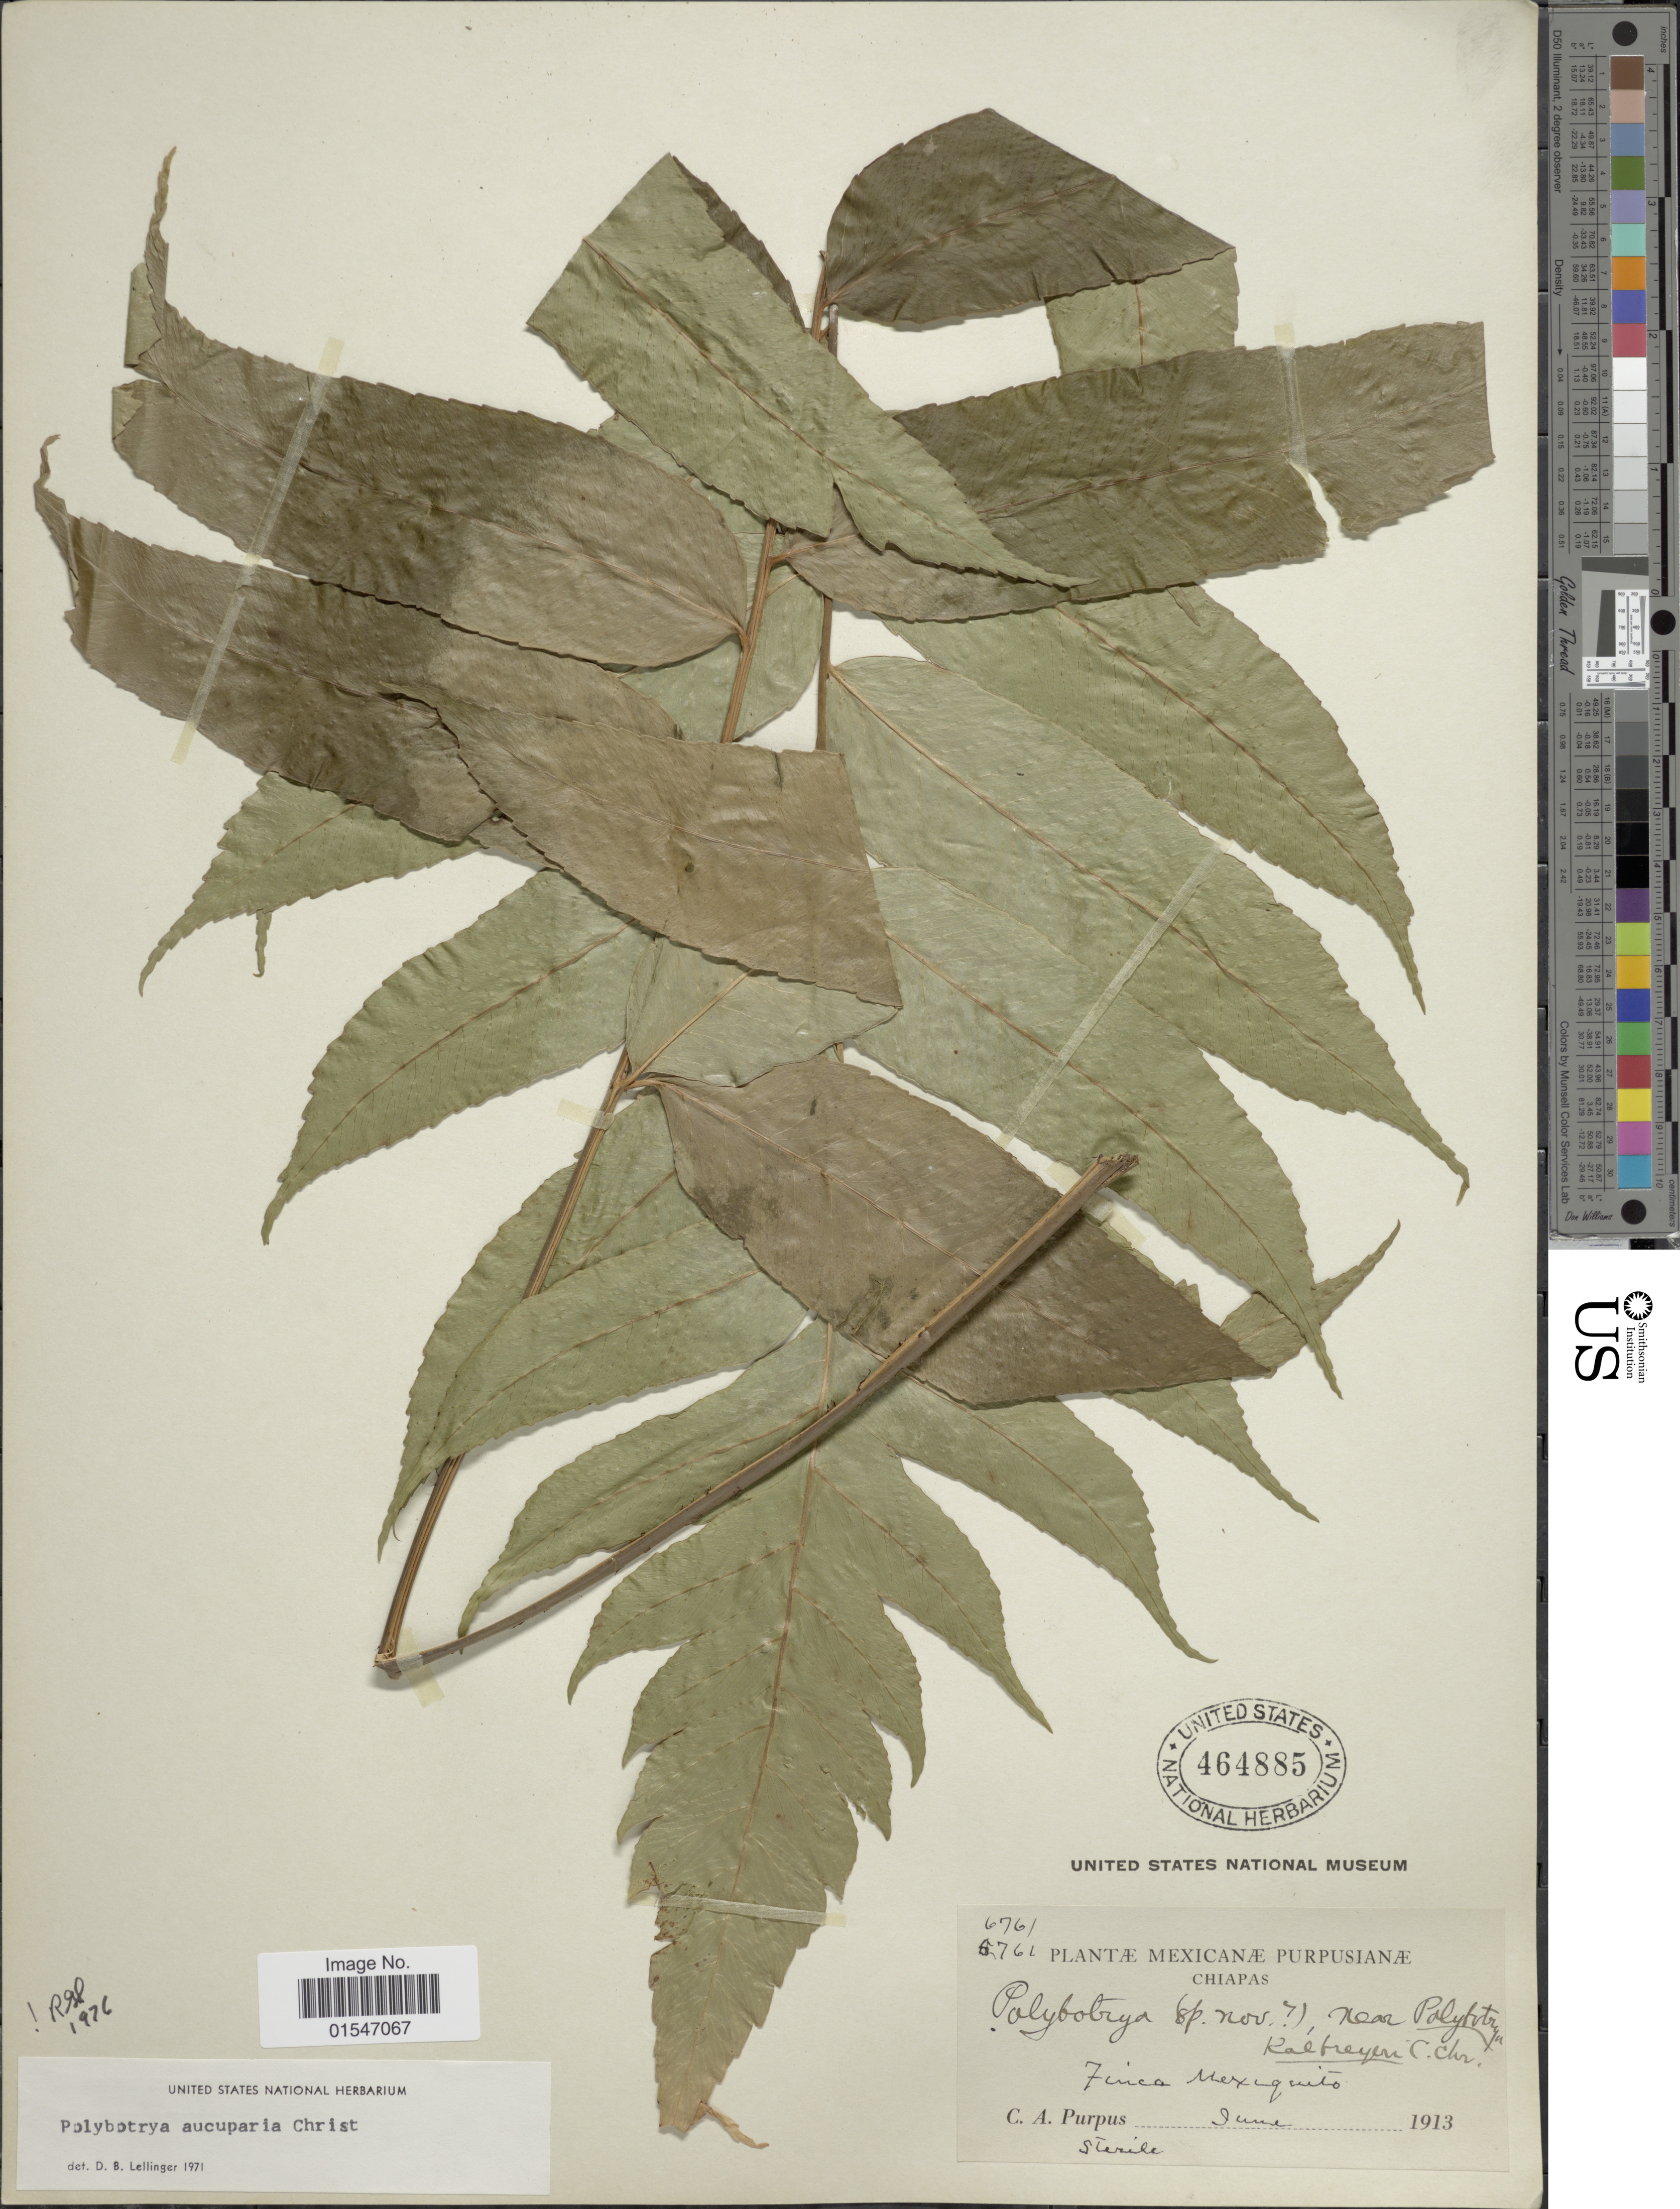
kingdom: Plantae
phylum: Tracheophyta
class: Polypodiopsida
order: Polypodiales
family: Dryopteridaceae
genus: Polybotrya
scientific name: Polybotrya polybotryoides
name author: (Baker) Christ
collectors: C. A. Purpus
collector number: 6761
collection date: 1913-06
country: Mexico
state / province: Chiapas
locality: Mexicanae, Chiapas, Finca Mexiquito.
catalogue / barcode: US 464885